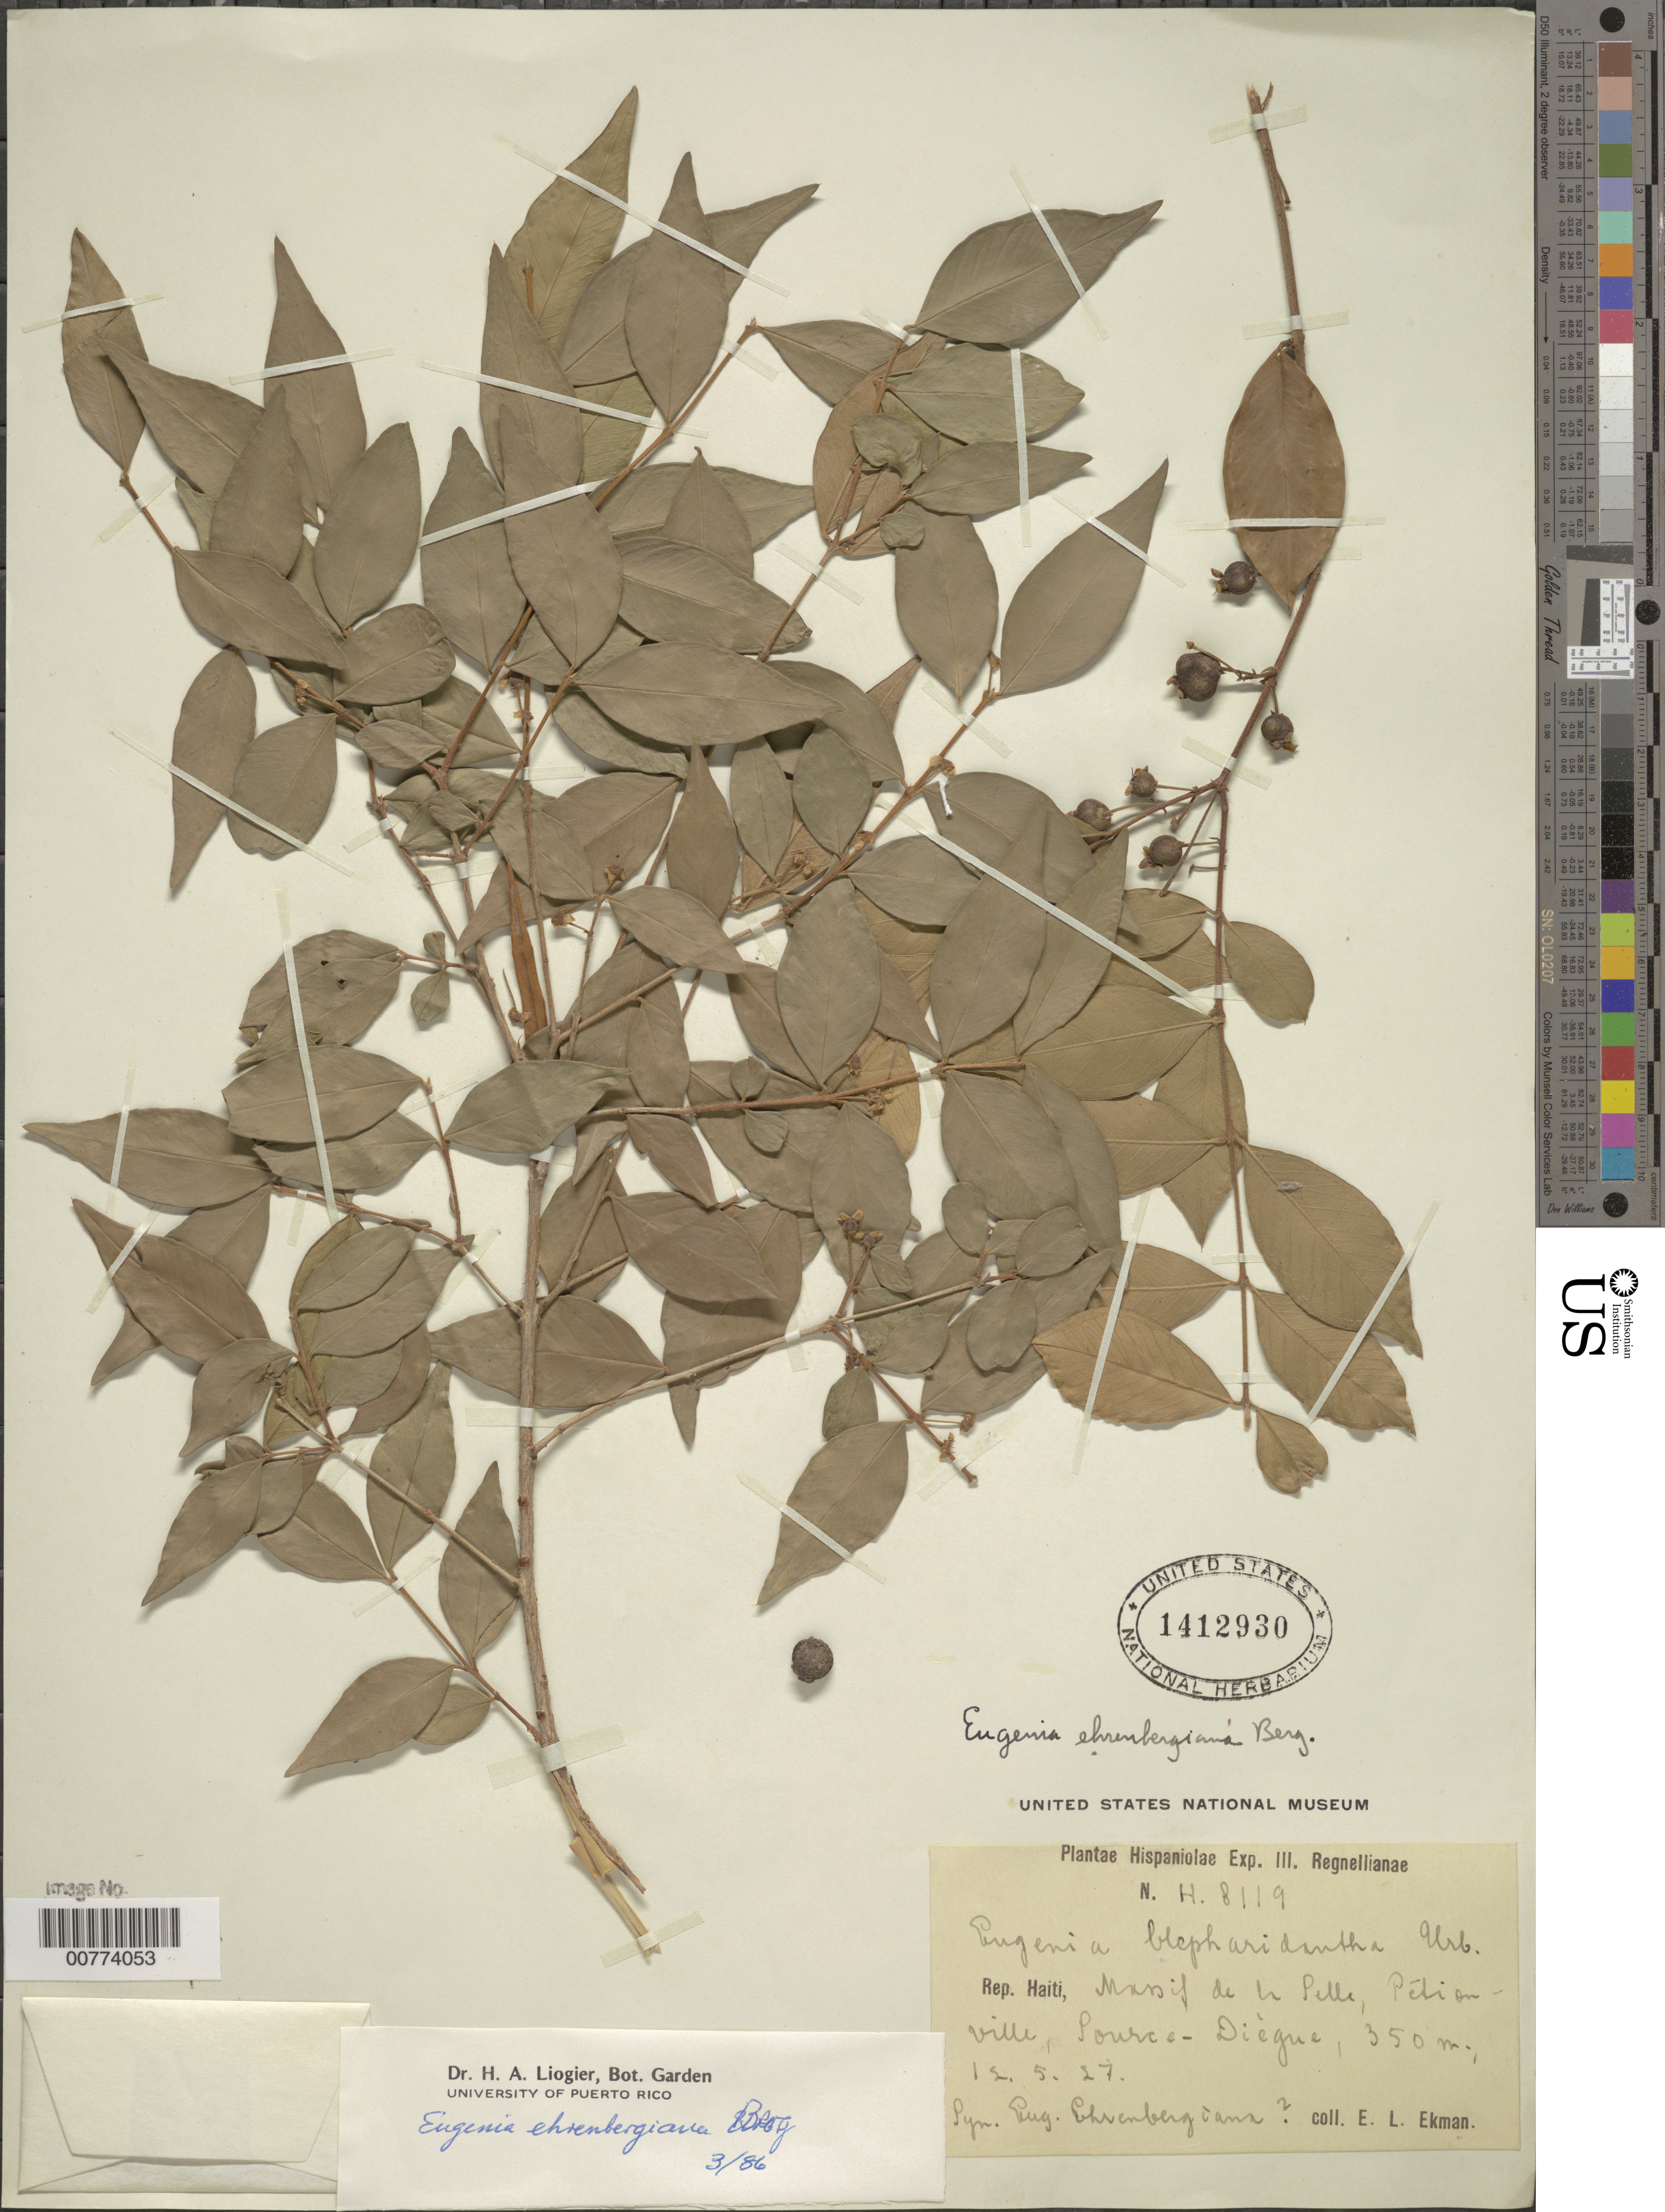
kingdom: Plantae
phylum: Tracheophyta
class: Magnoliopsida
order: Myrtales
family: Myrtaceae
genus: Eugenia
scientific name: Eugenia ehrenbergiana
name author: O. Berg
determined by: Liogier, Alain H.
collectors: E. L. Ekman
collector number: H 8119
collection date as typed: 12 May 1927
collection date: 1927-05-12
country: Haiti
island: Hispaniola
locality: Massif de la Selle, Pétionville, Source-Diègue.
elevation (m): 350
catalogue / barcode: US 1412930